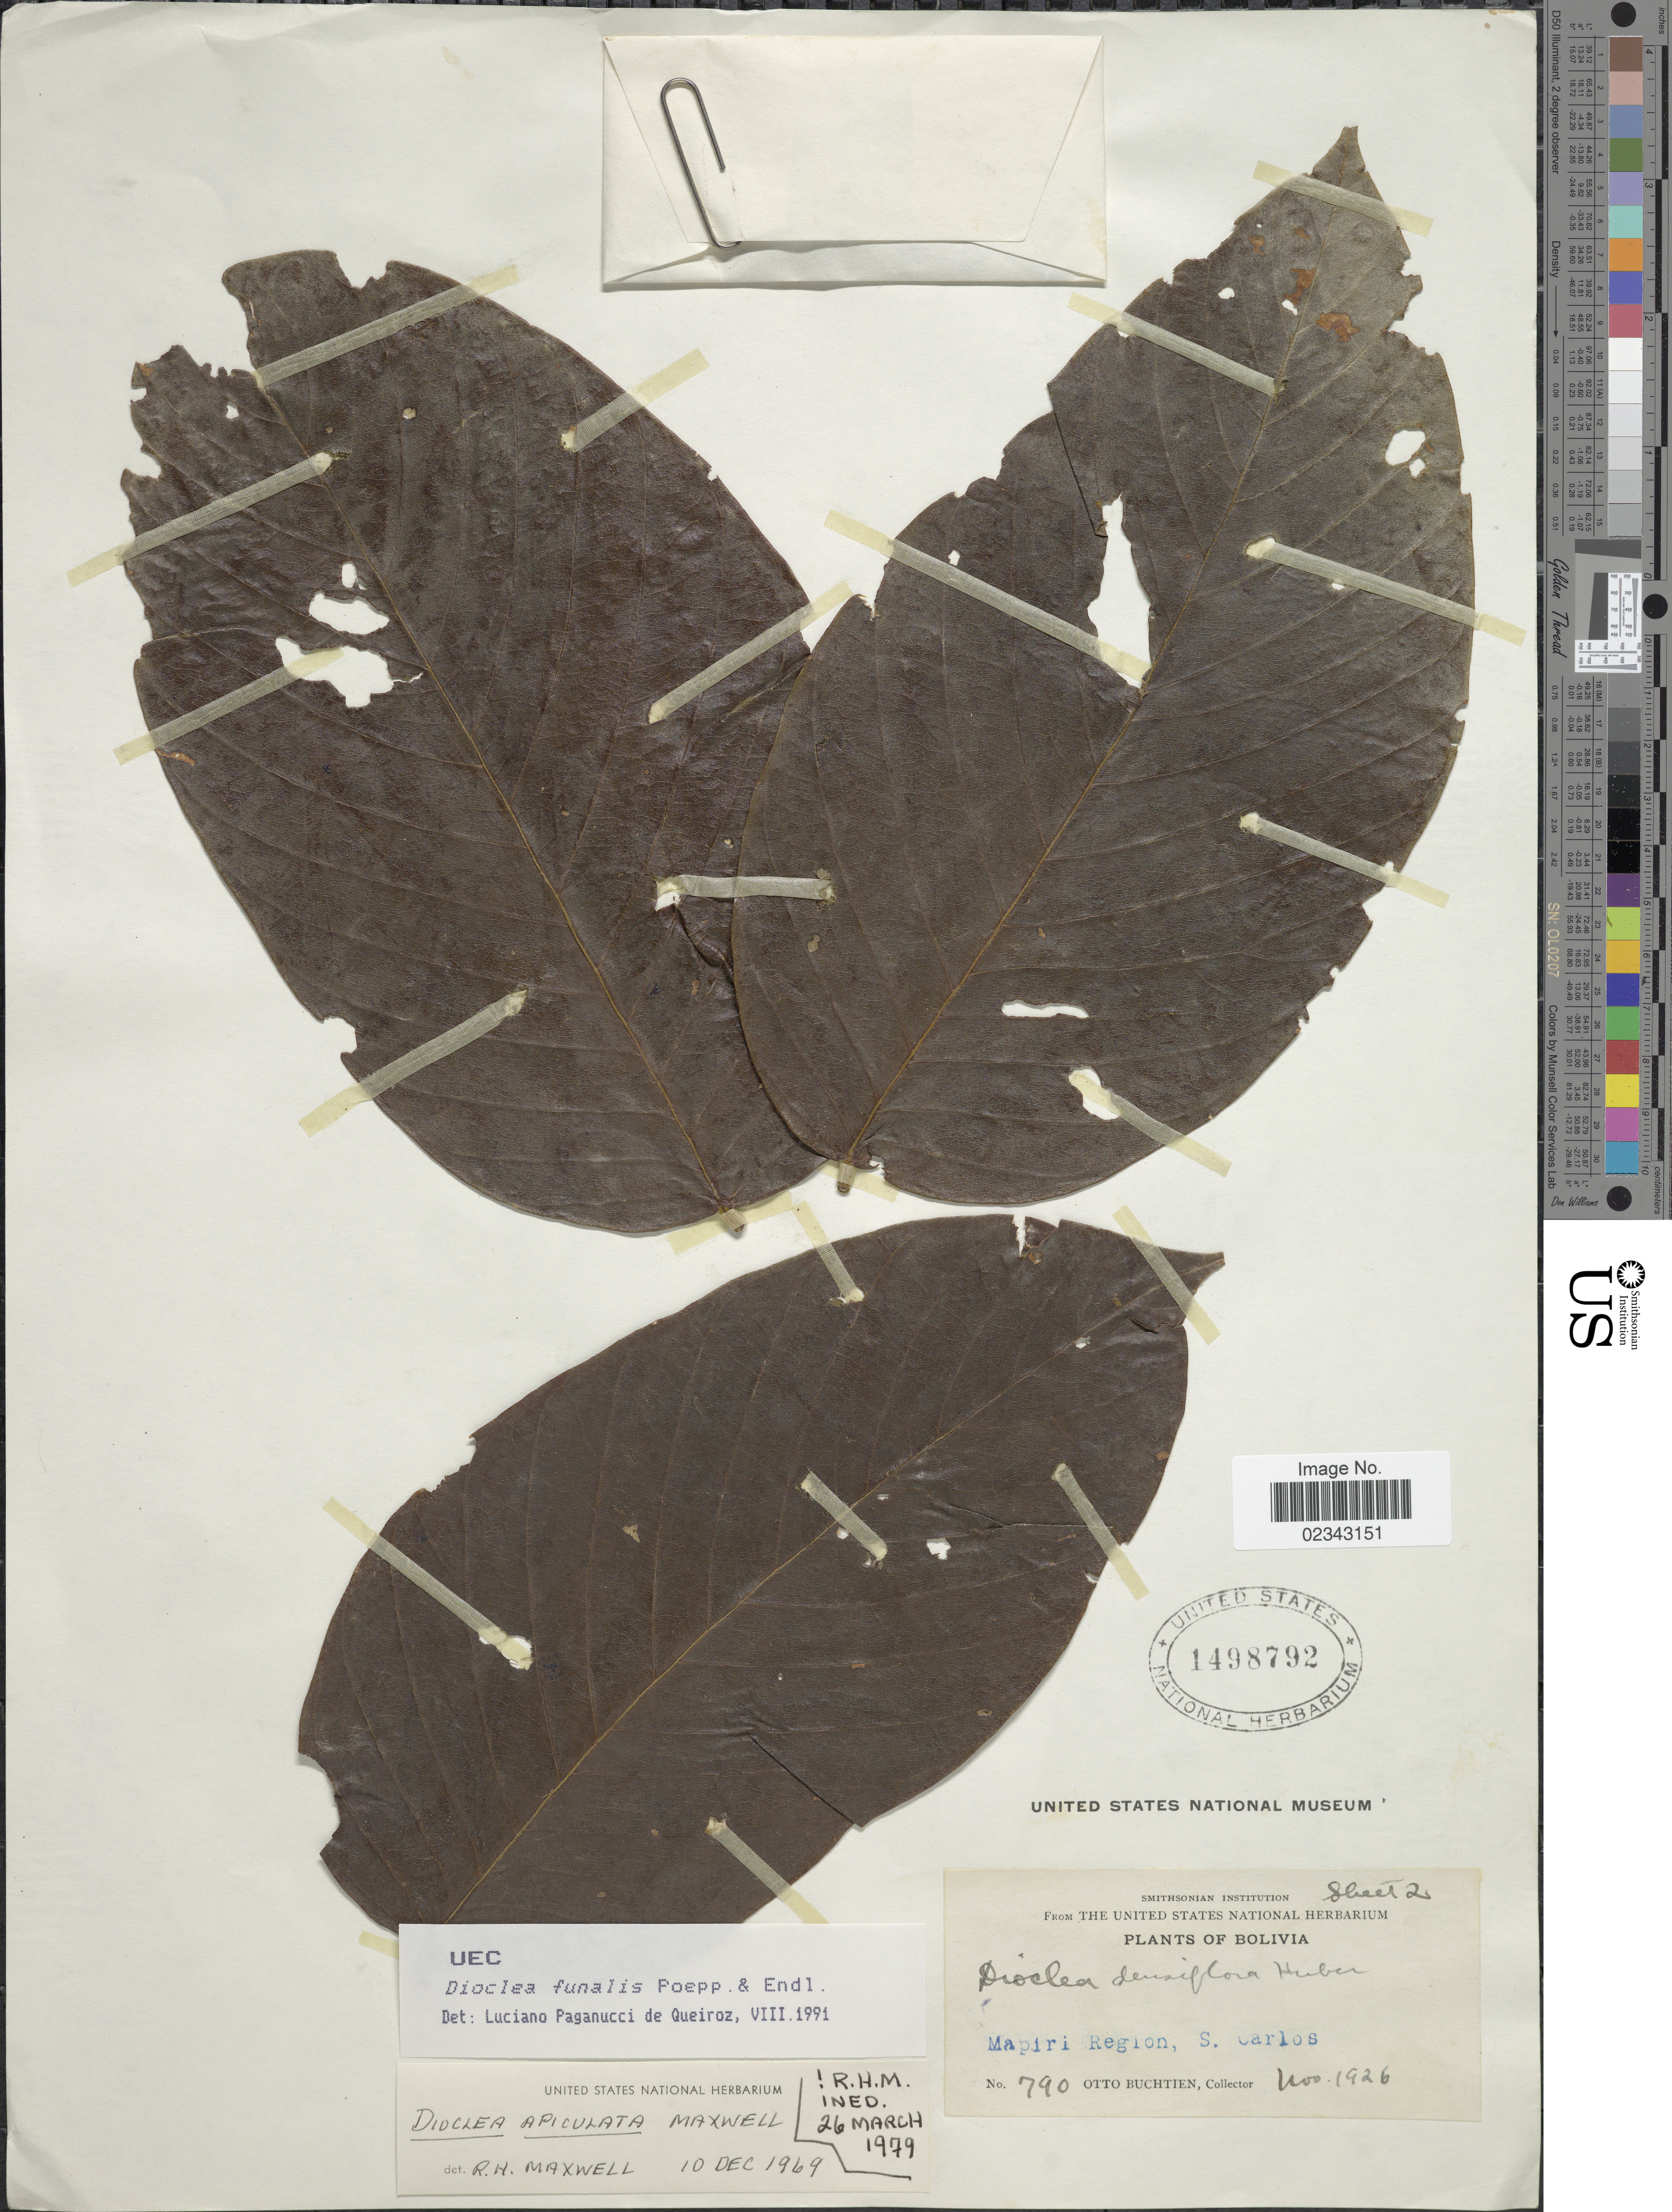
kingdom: Plantae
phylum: Tracheophyta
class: Magnoliopsida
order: Fabales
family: Fabaceae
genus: Macropsychanthus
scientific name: Macropsychanthus funalis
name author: (Poepp.) L.P. Queiroz & Snak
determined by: Strong, Mark T., (BOT), Smithsonian Institution - National Museum of Natural History (UNITED STATES)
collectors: O. Buchtien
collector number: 790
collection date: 1926-11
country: Bolivia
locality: Mapiri Region, S. Carlos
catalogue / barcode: US 1498792